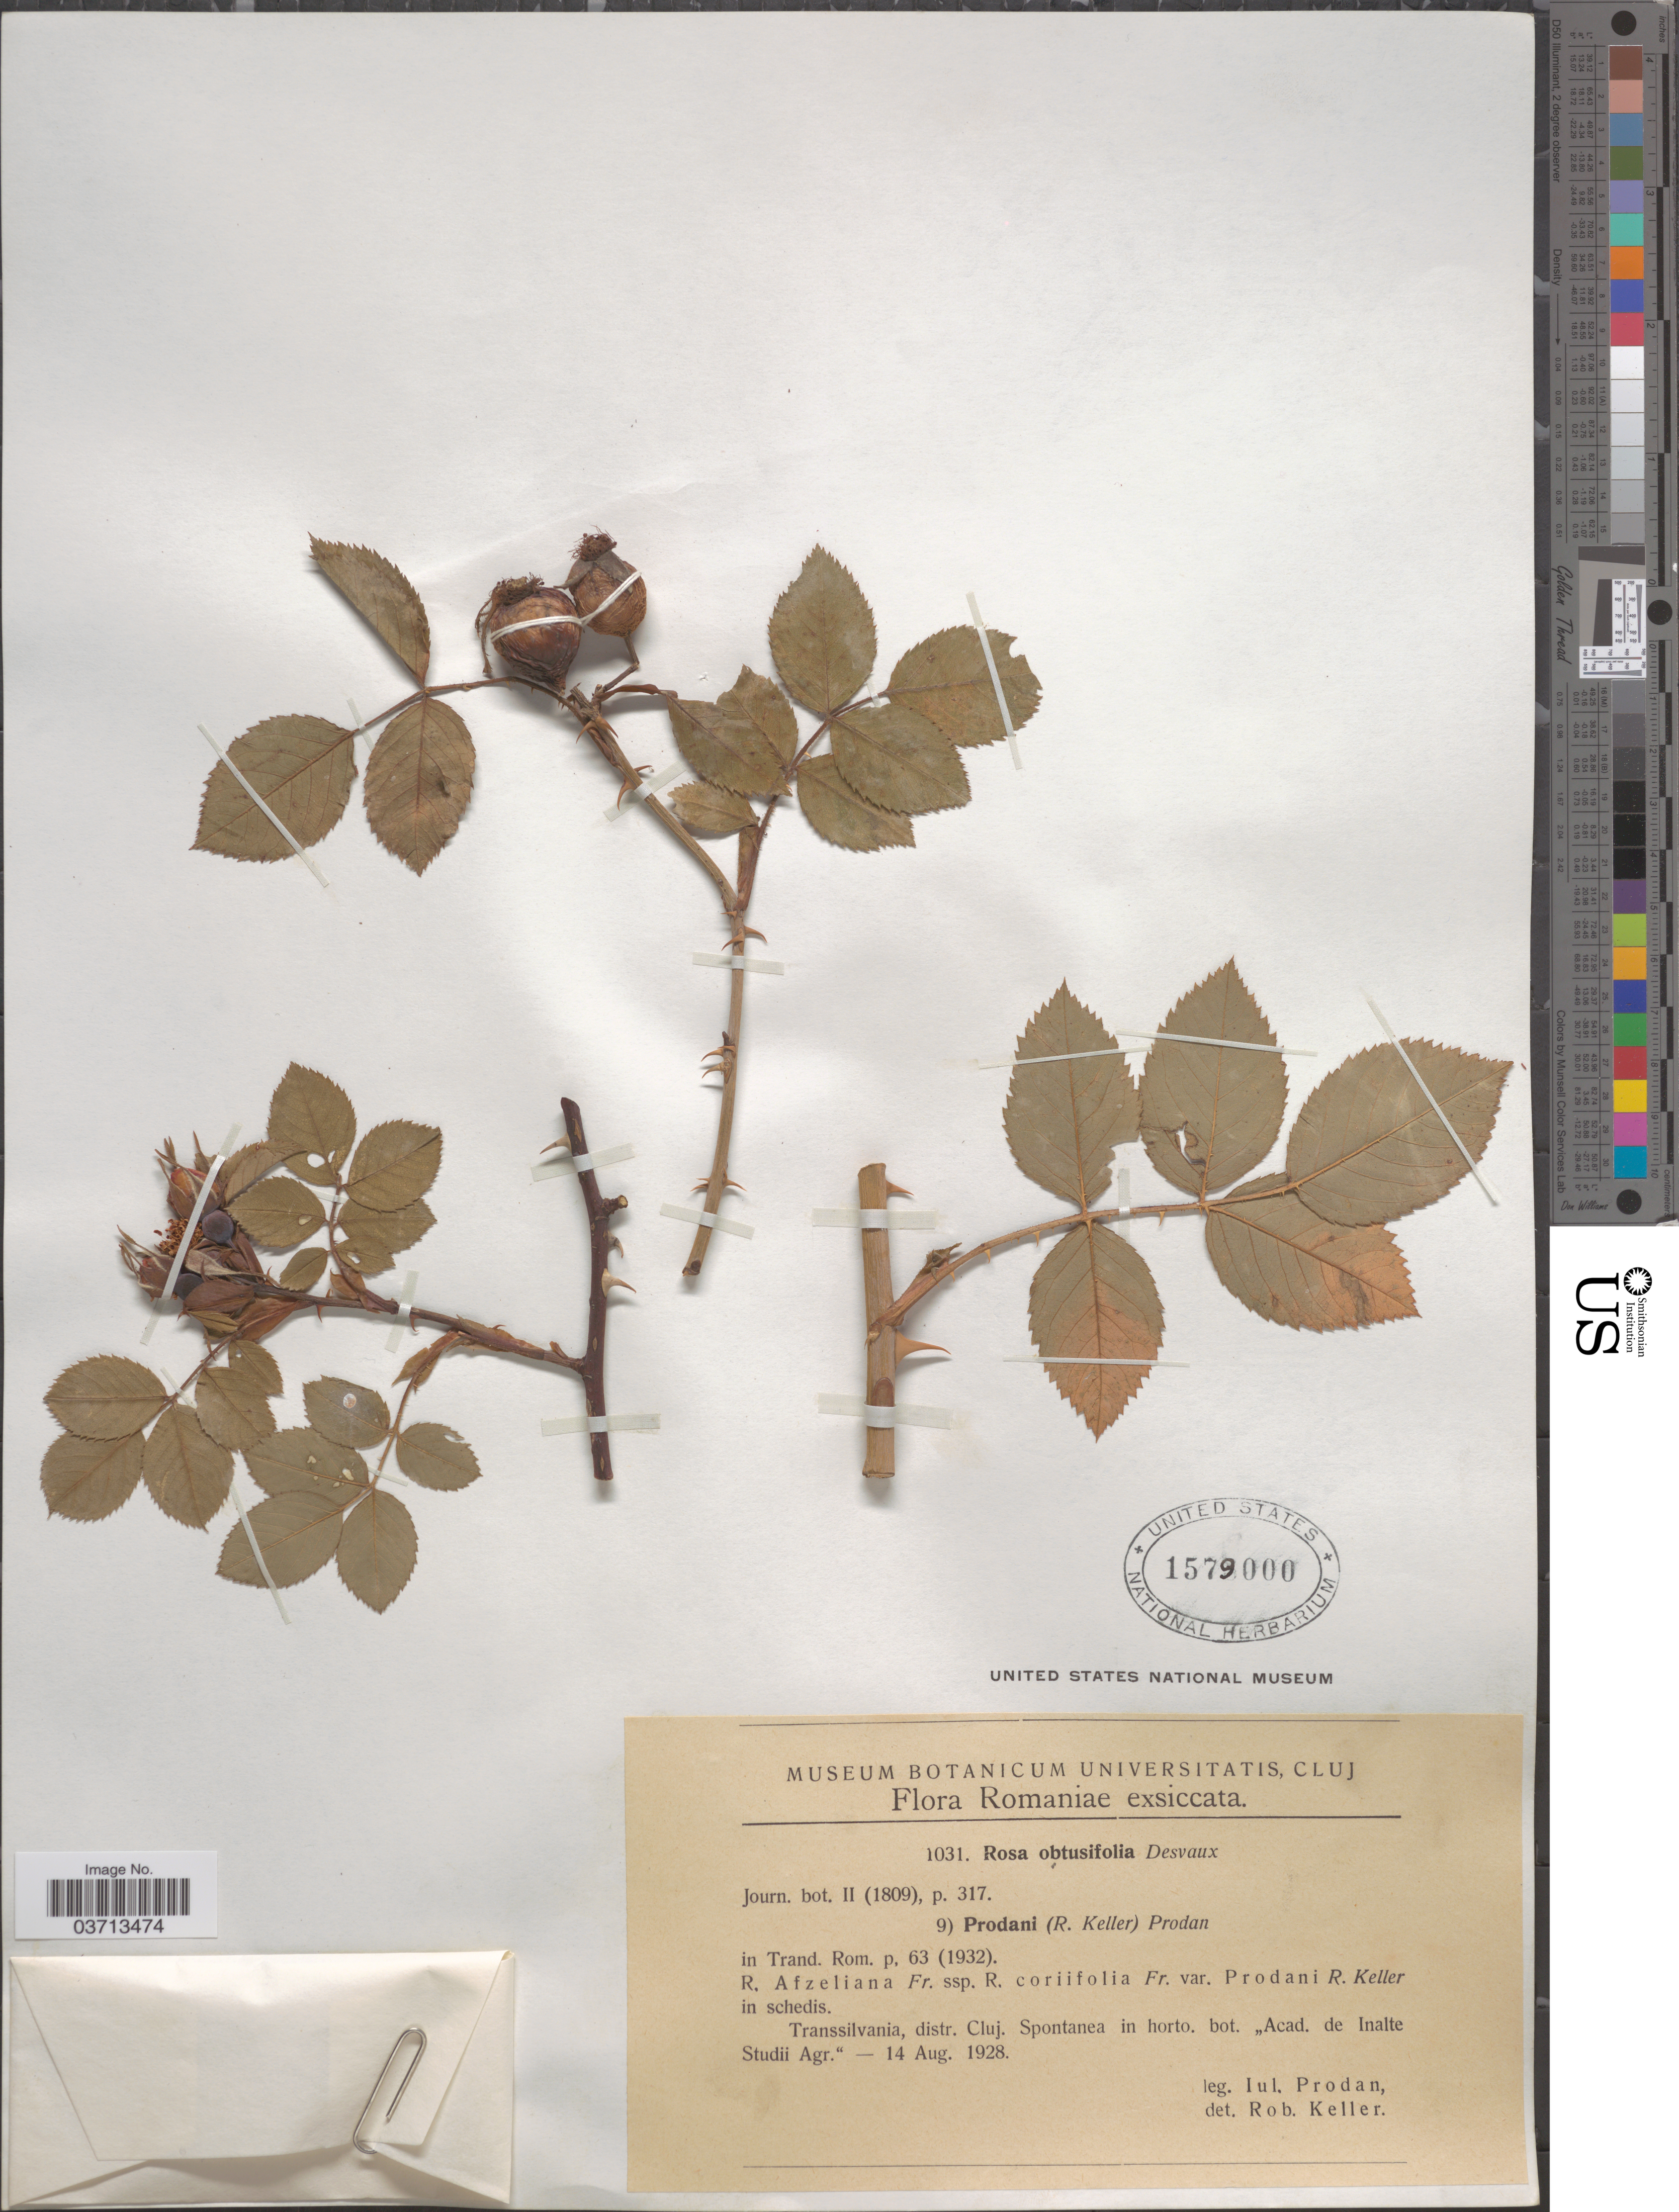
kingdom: Plantae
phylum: Tracheophyta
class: Magnoliopsida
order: Rosales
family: Rosaceae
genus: Rosa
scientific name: Rosa obtusifolia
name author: Desv.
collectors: J. Prodan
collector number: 1031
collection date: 1928-08-14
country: Romania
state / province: Cluj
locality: Transsilvania, distr. Cluj. Spontanea in horto. bot. "Acad. de Inalte Studii Agr.".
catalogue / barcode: US 1579000